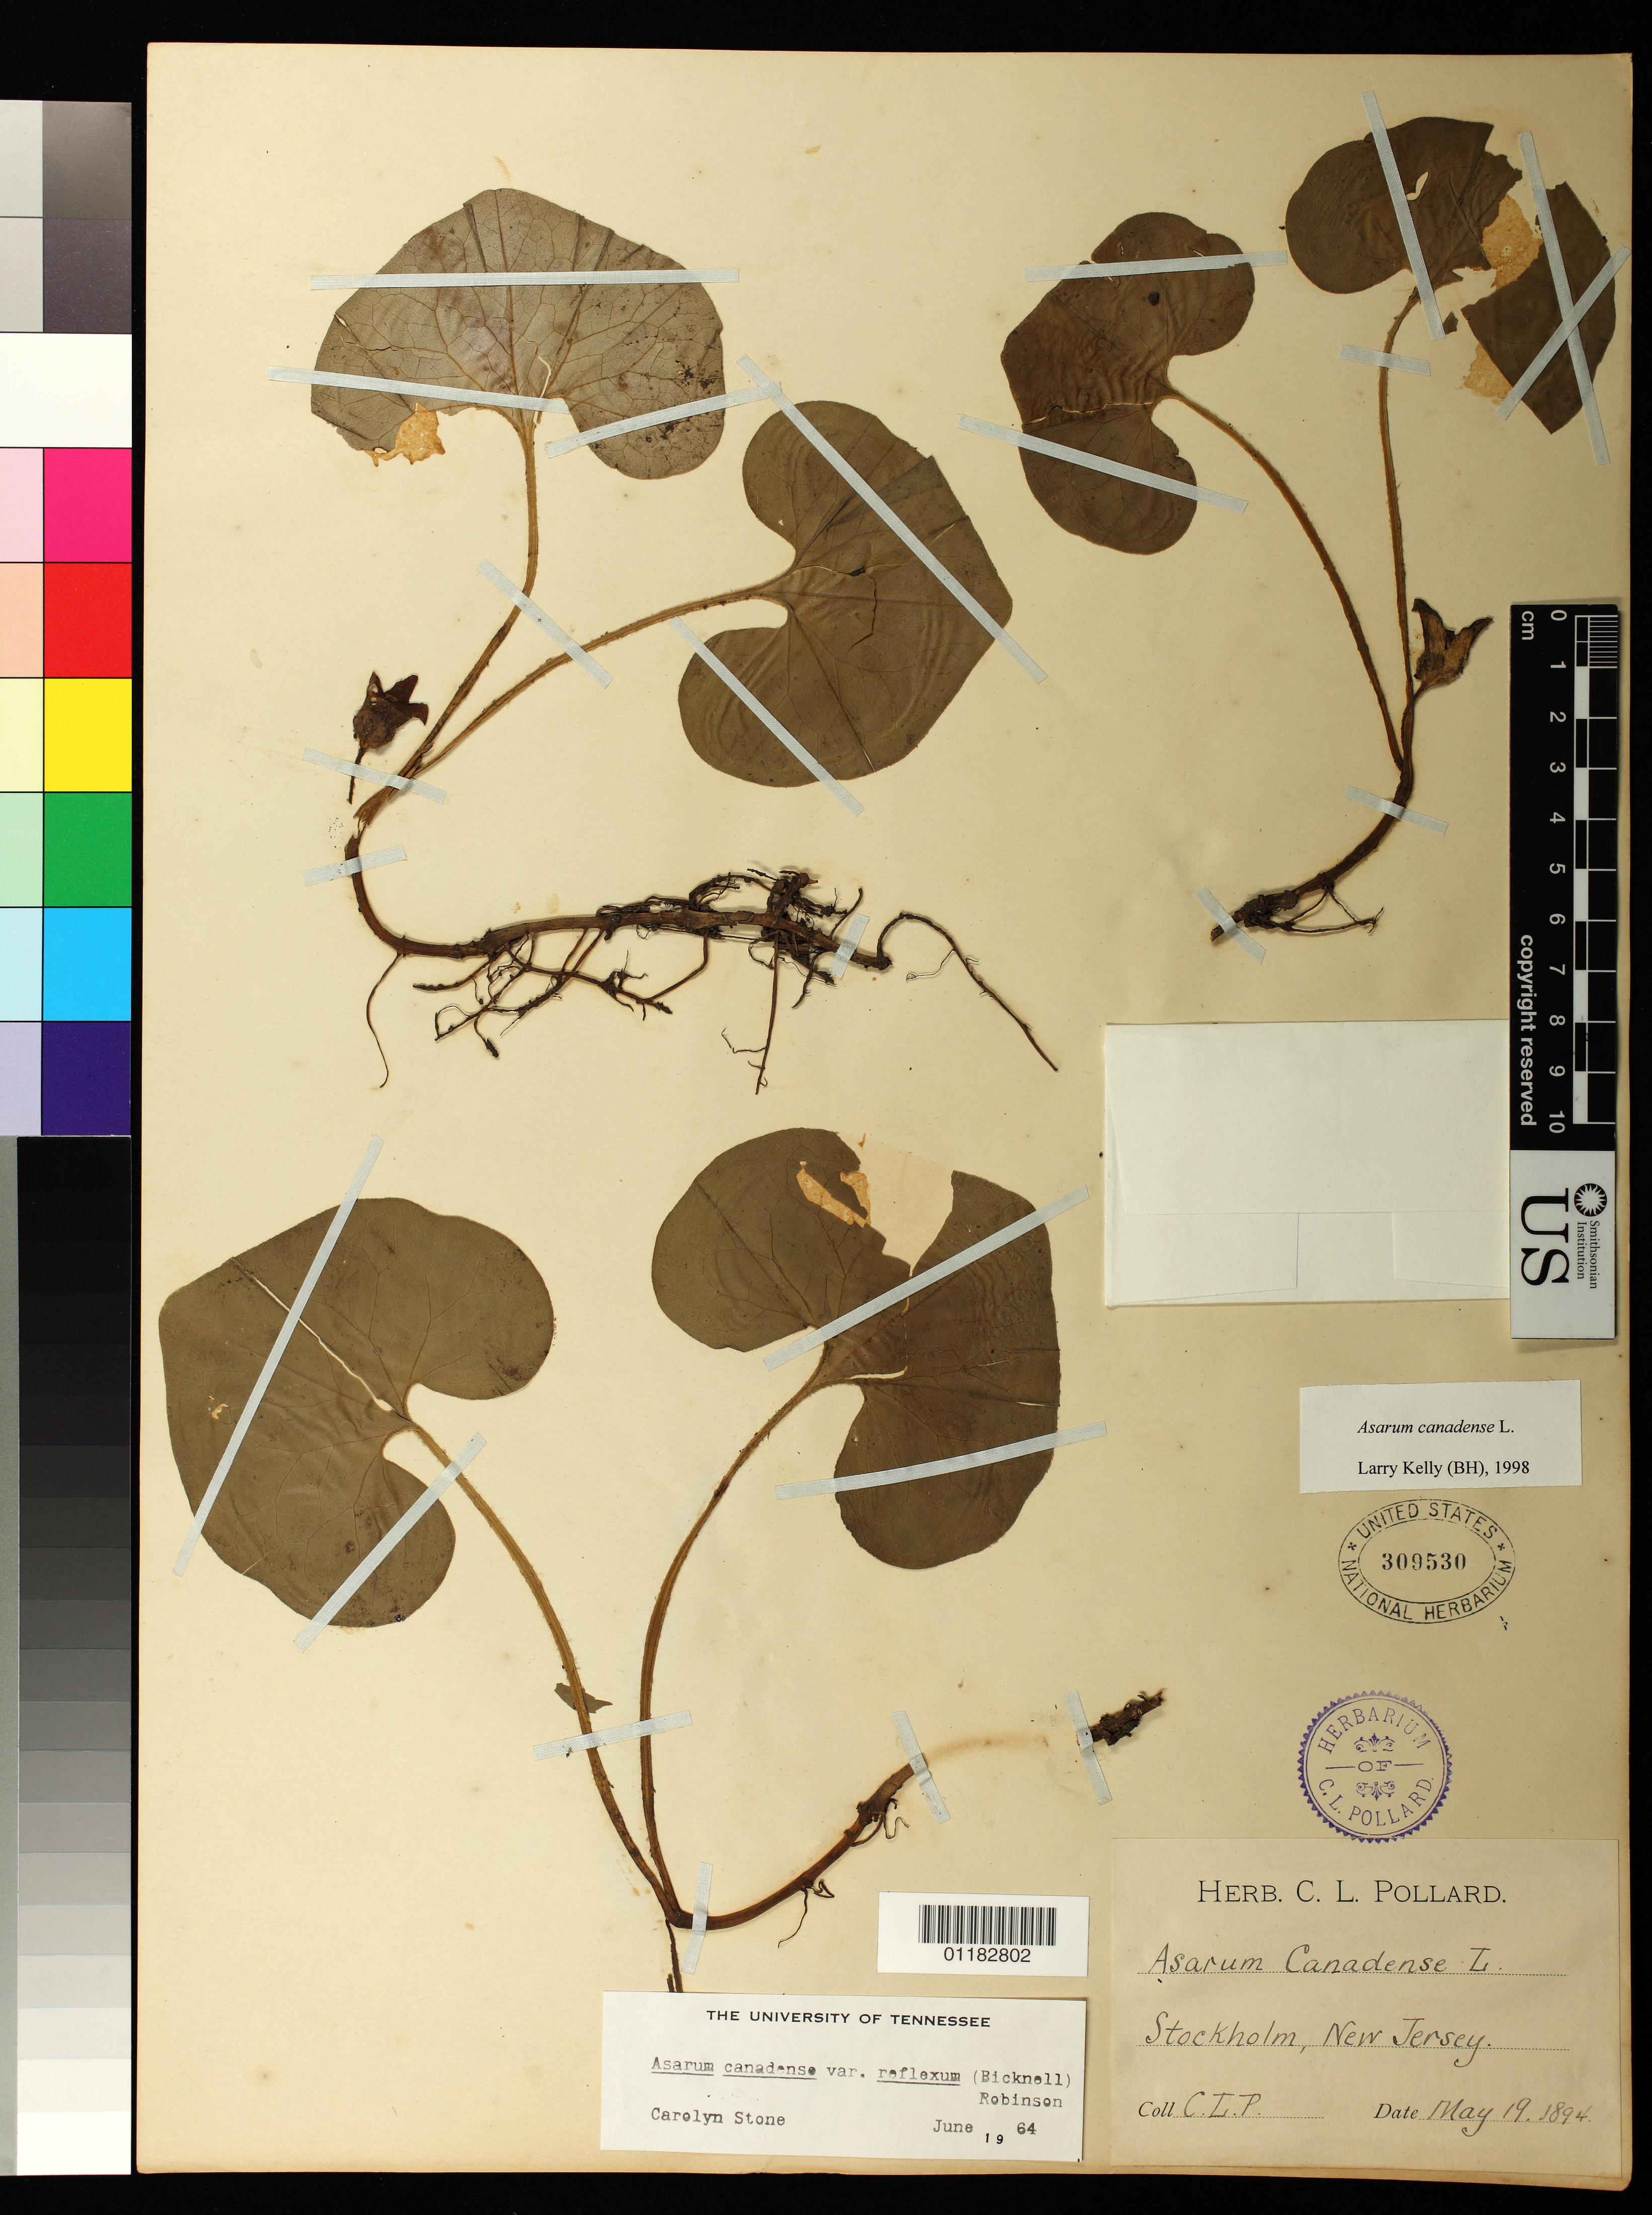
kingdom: Plantae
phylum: Tracheophyta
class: Magnoliopsida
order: Piperales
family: Aristolochiaceae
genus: Asarum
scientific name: Asarum canadense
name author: L.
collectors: C. L. Pollard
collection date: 1894-05-19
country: United States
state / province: New Jersey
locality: Stockholm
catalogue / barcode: US 309530